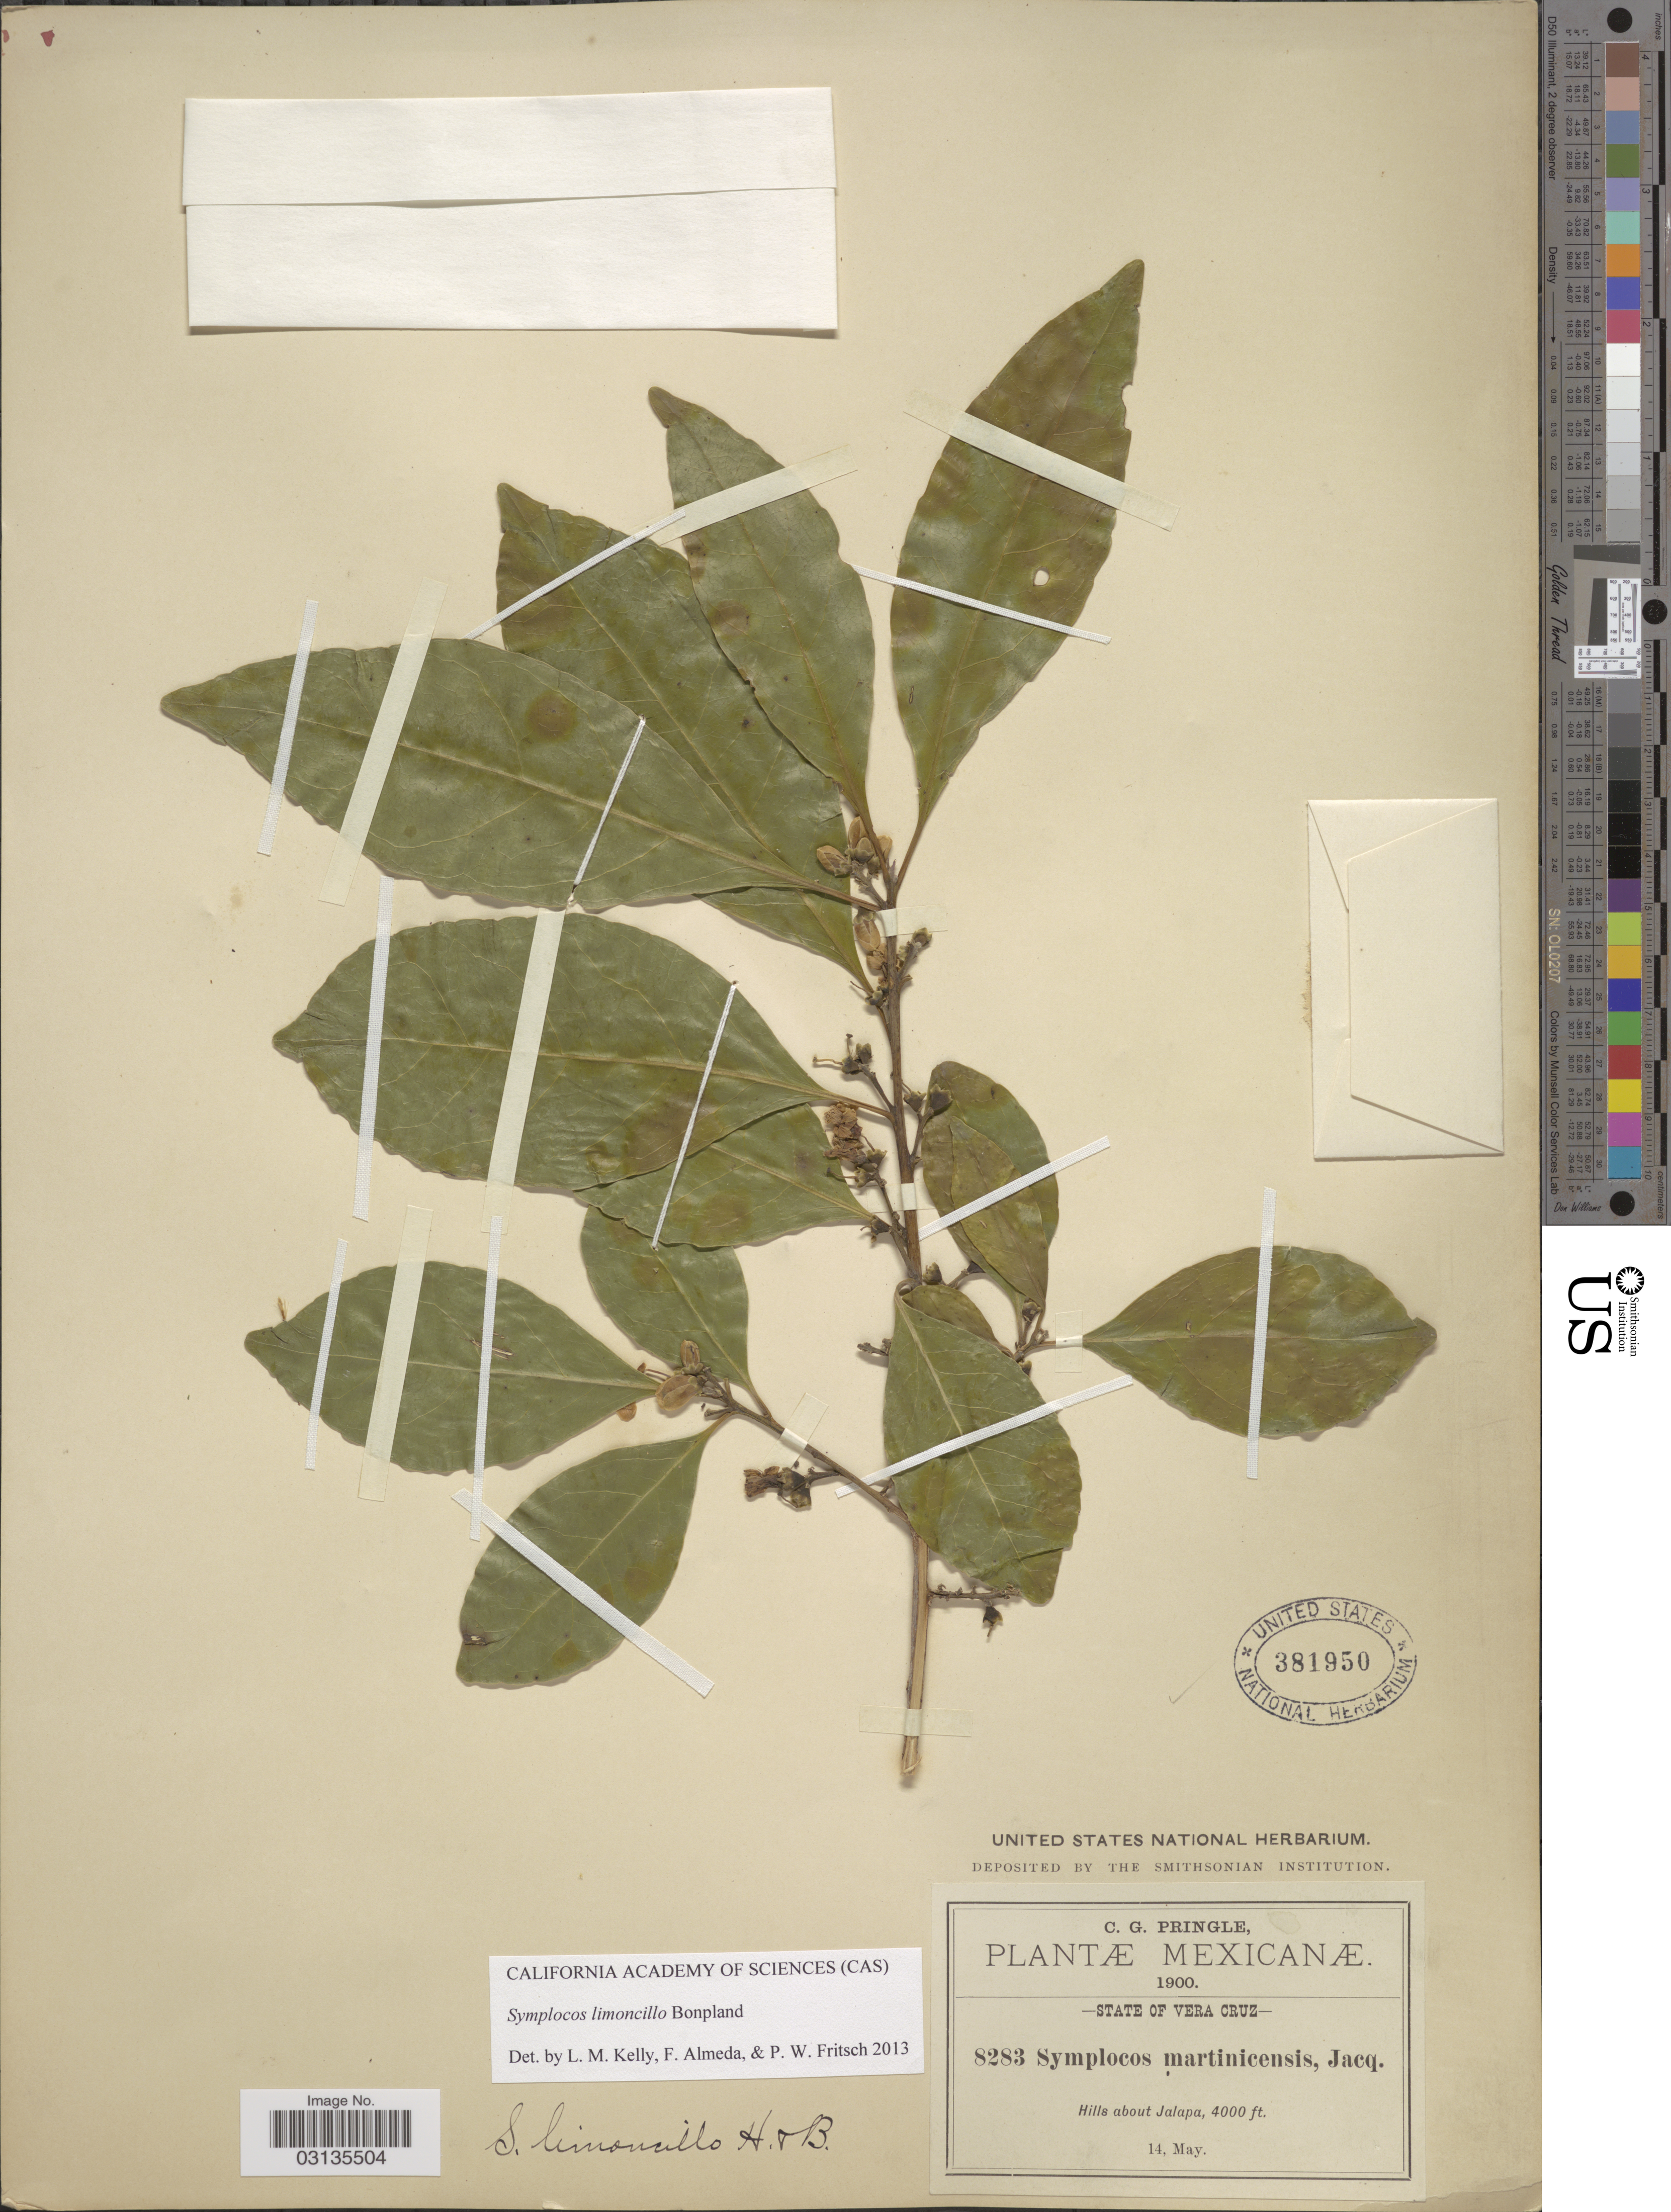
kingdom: Plantae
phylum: Tracheophyta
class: Magnoliopsida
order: Ericales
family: Symplocaceae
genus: Symplocos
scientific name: Symplocos limoncillo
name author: Bonpl.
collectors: C. G. Pringle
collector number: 8283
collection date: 1900-05-14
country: Mexico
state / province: Veracruz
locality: State of Vera Cruz. Hills about Jalapa.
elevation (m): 1219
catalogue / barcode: US 381950